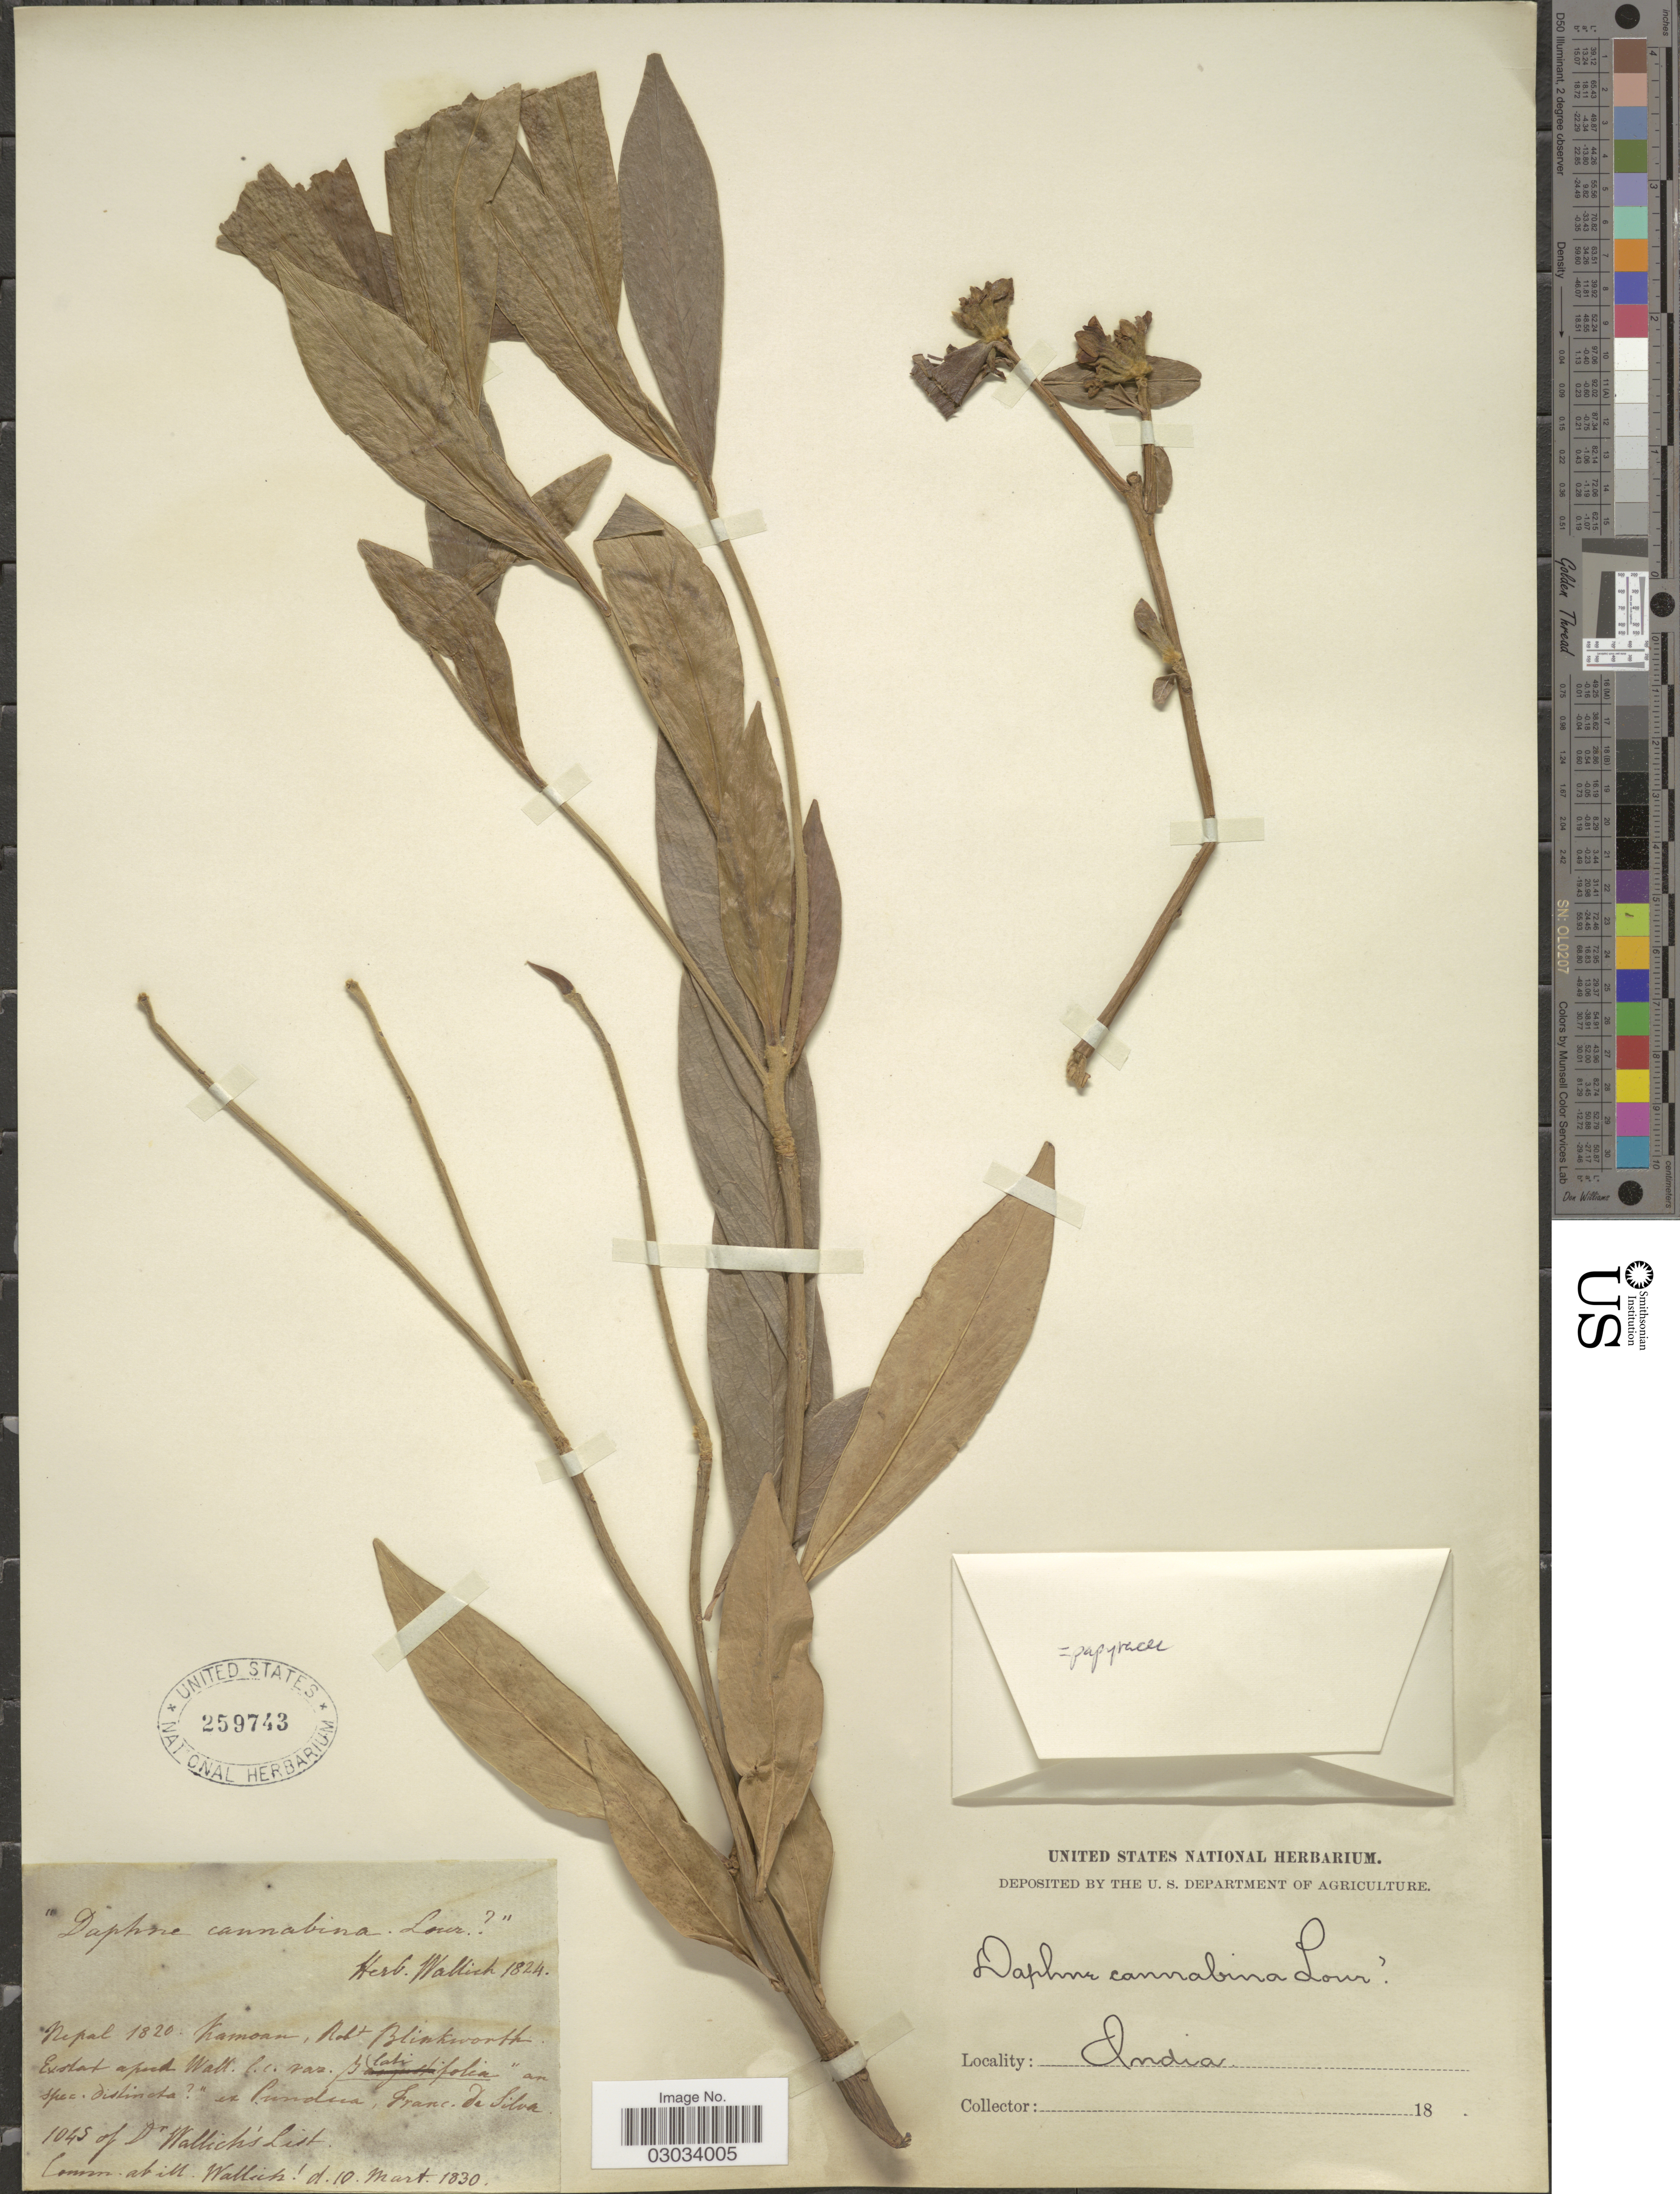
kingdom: Plantae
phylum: Tracheophyta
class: Magnoliopsida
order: Malvales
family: Thymelaeaceae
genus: Daphne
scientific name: Daphne papyracea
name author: Wall. ex Steud.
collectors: -- Wallich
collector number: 1045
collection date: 1830-03-10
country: Nepal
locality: Nepal. Kamoan, hort Blinkworth. [interpreted] India.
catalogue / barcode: US 259743